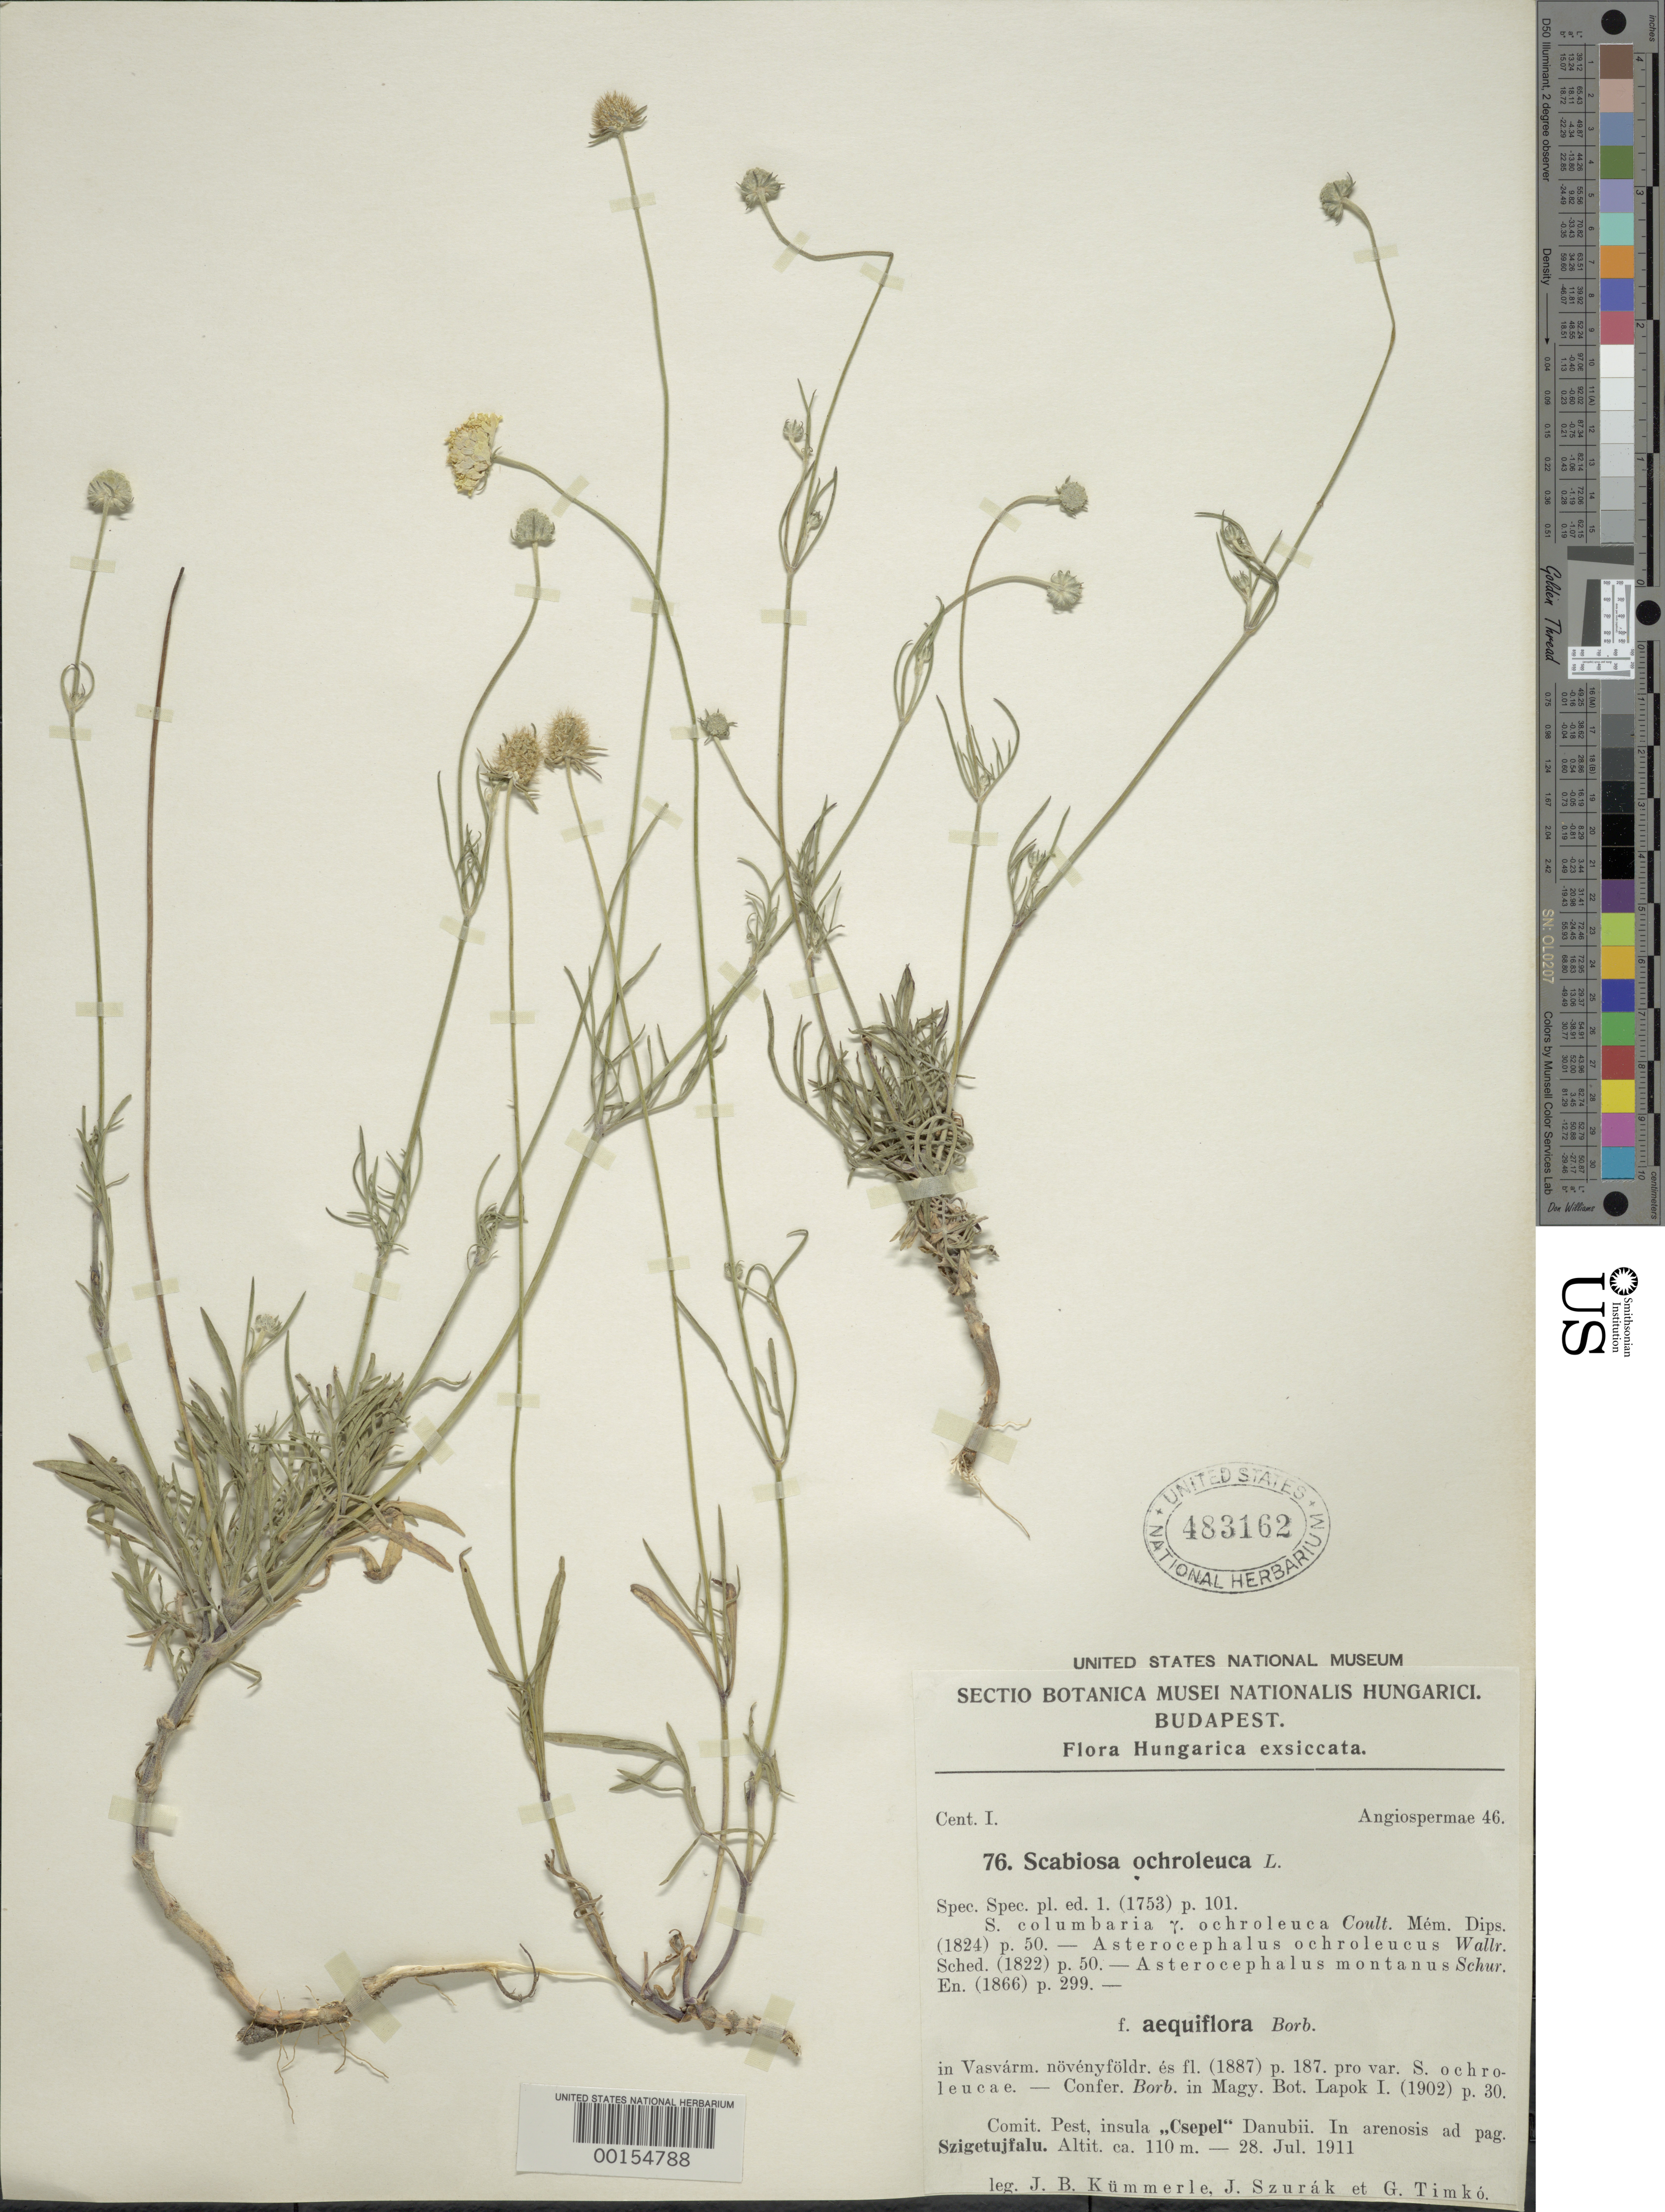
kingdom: Plantae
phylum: Tracheophyta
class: Magnoliopsida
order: Dipsacales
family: Caprifoliaceae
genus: Scabiosa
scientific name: Scabiosa ochroleuca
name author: L.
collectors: J. Kummerle, J. Szurak & G. Timko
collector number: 76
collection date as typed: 28 Jul 1911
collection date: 1911-07-28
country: Hungary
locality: Csepel Insula, Danubii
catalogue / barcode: US 483162